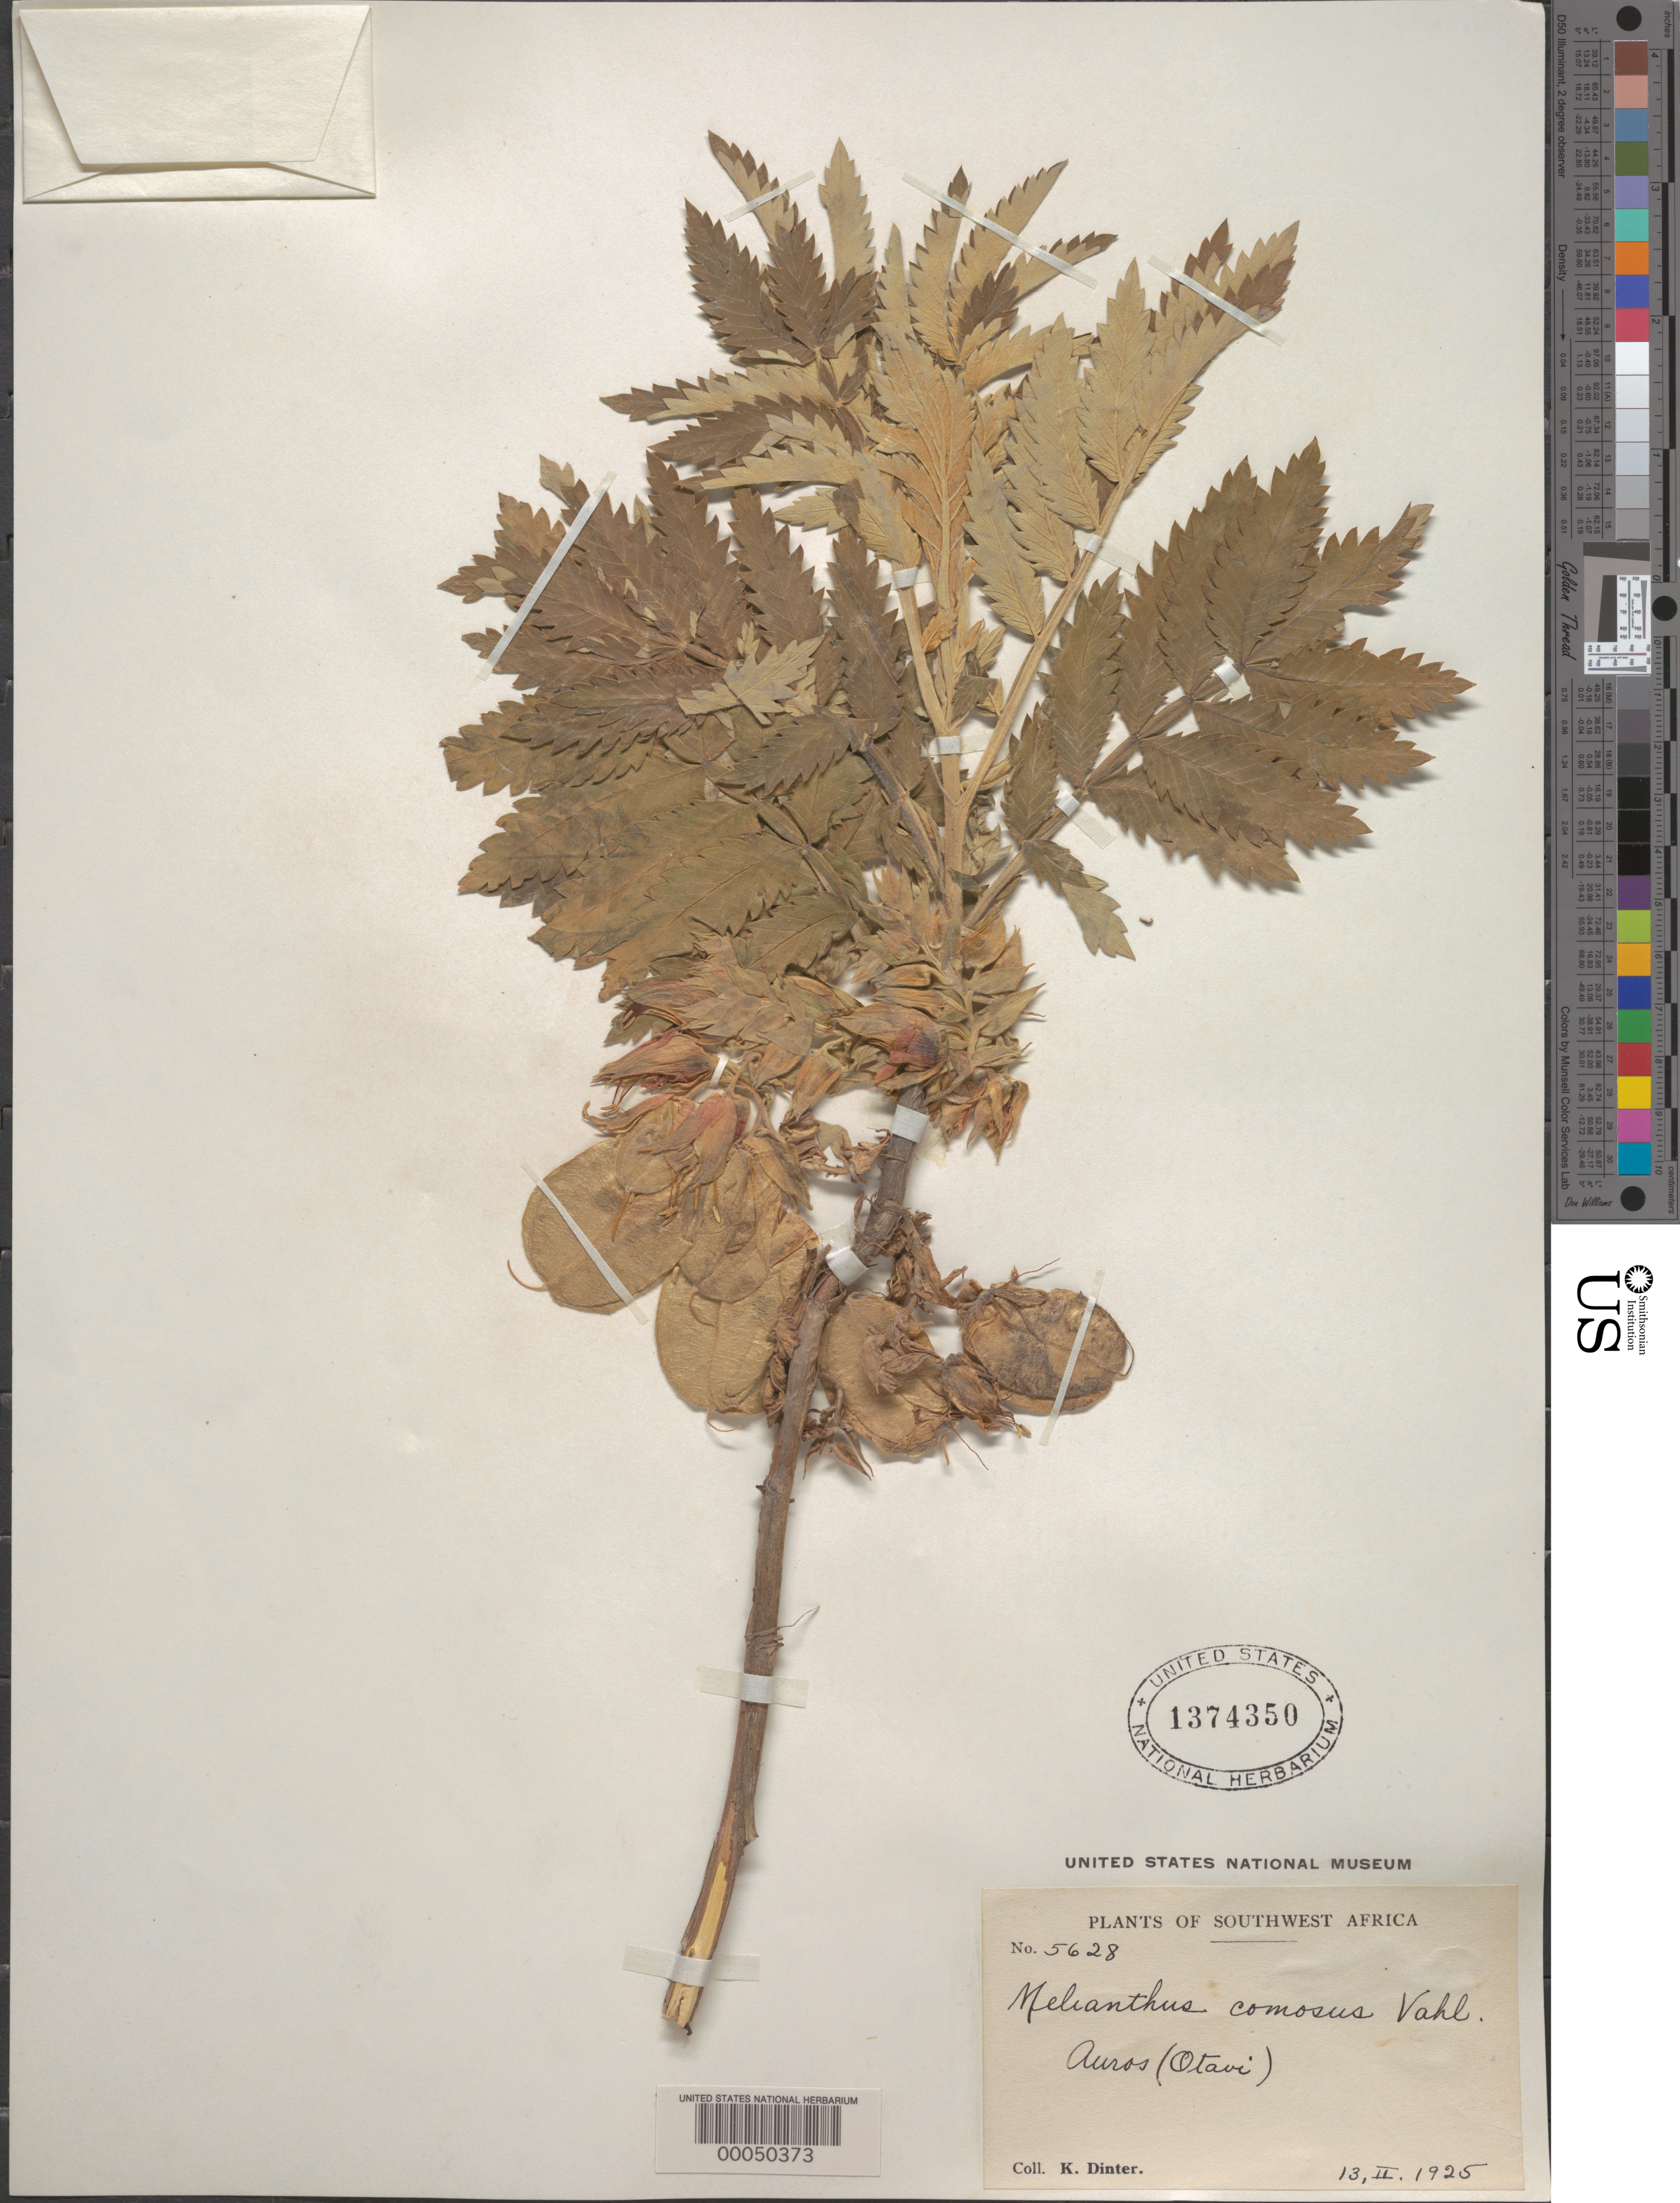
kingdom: Plantae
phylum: Tracheophyta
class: Magnoliopsida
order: Geraniales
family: Melianthaceae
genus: Melianthus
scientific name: Melianthus comosus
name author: Vahl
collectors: M. Dinter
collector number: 5628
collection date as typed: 13 Feb 1925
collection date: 1925-02-13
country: Namibia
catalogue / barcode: US 1374350